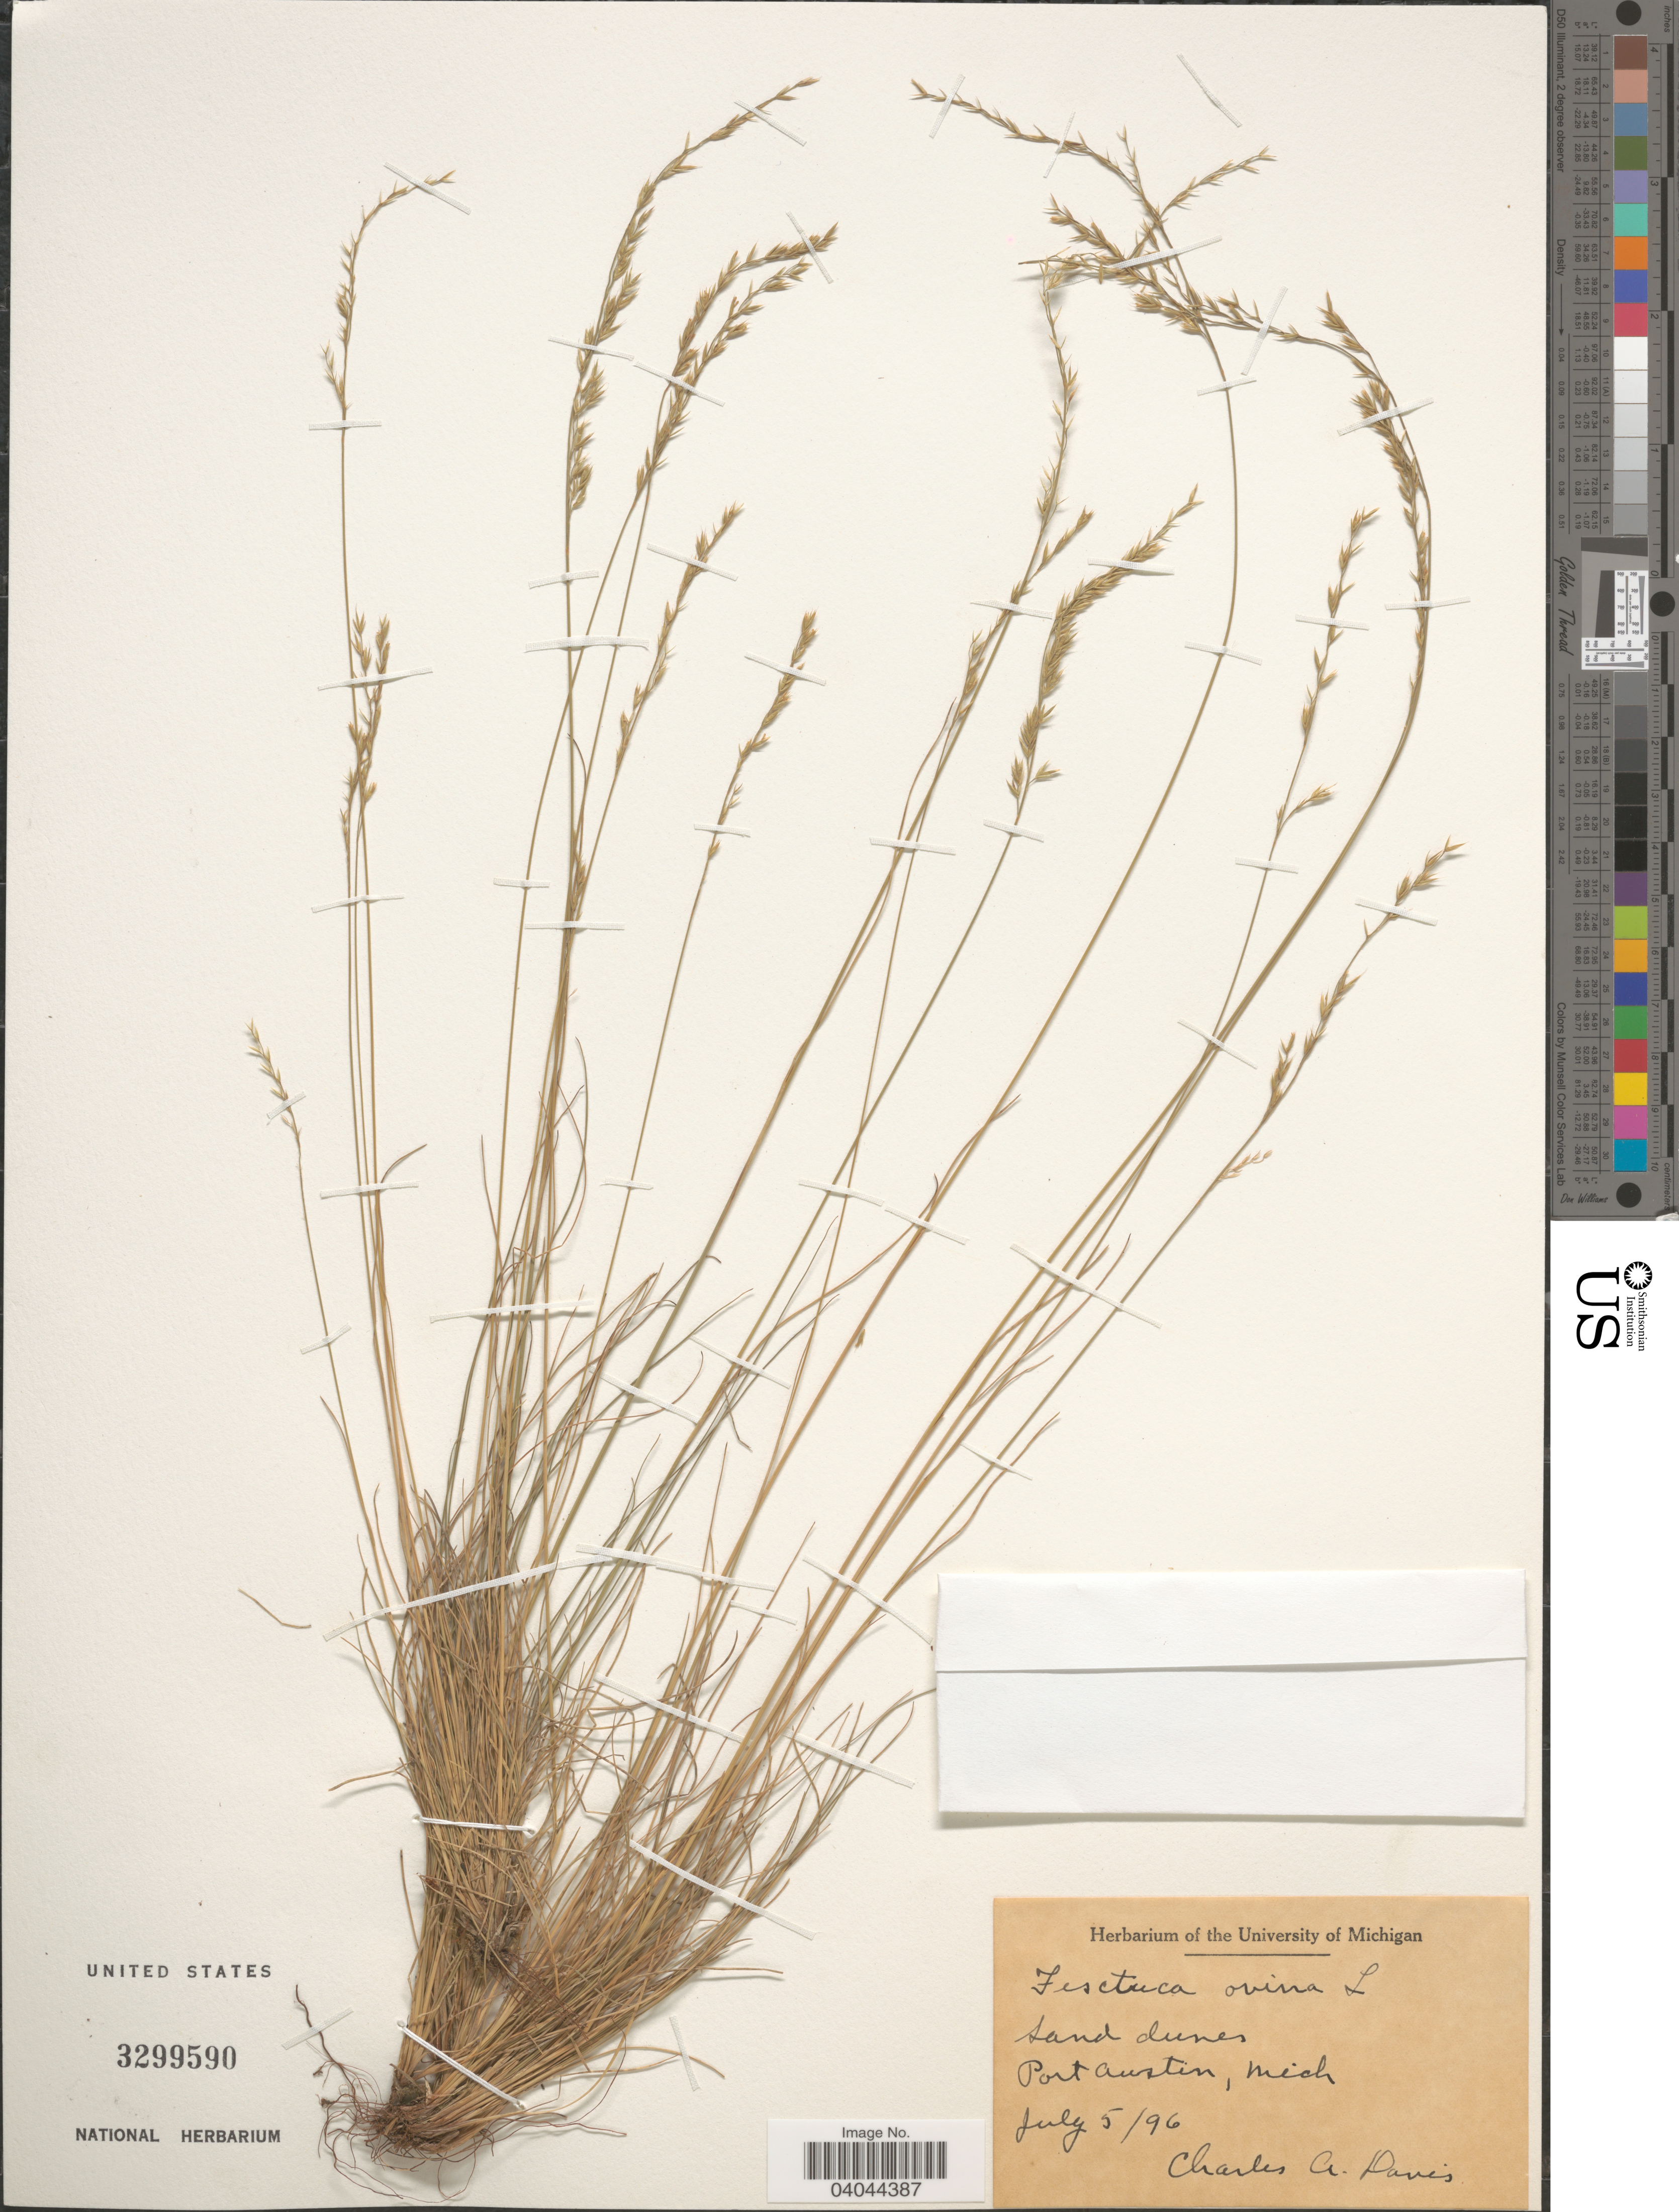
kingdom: Plantae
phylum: Tracheophyta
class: Liliopsida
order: Poales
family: Poaceae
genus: Festuca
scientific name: Festuca ovina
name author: L.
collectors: C. Davis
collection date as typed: Transcribed d/m/y: 5/7/96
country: United States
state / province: Michigan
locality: Sand dunes. Port Austen.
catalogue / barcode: US 3299590